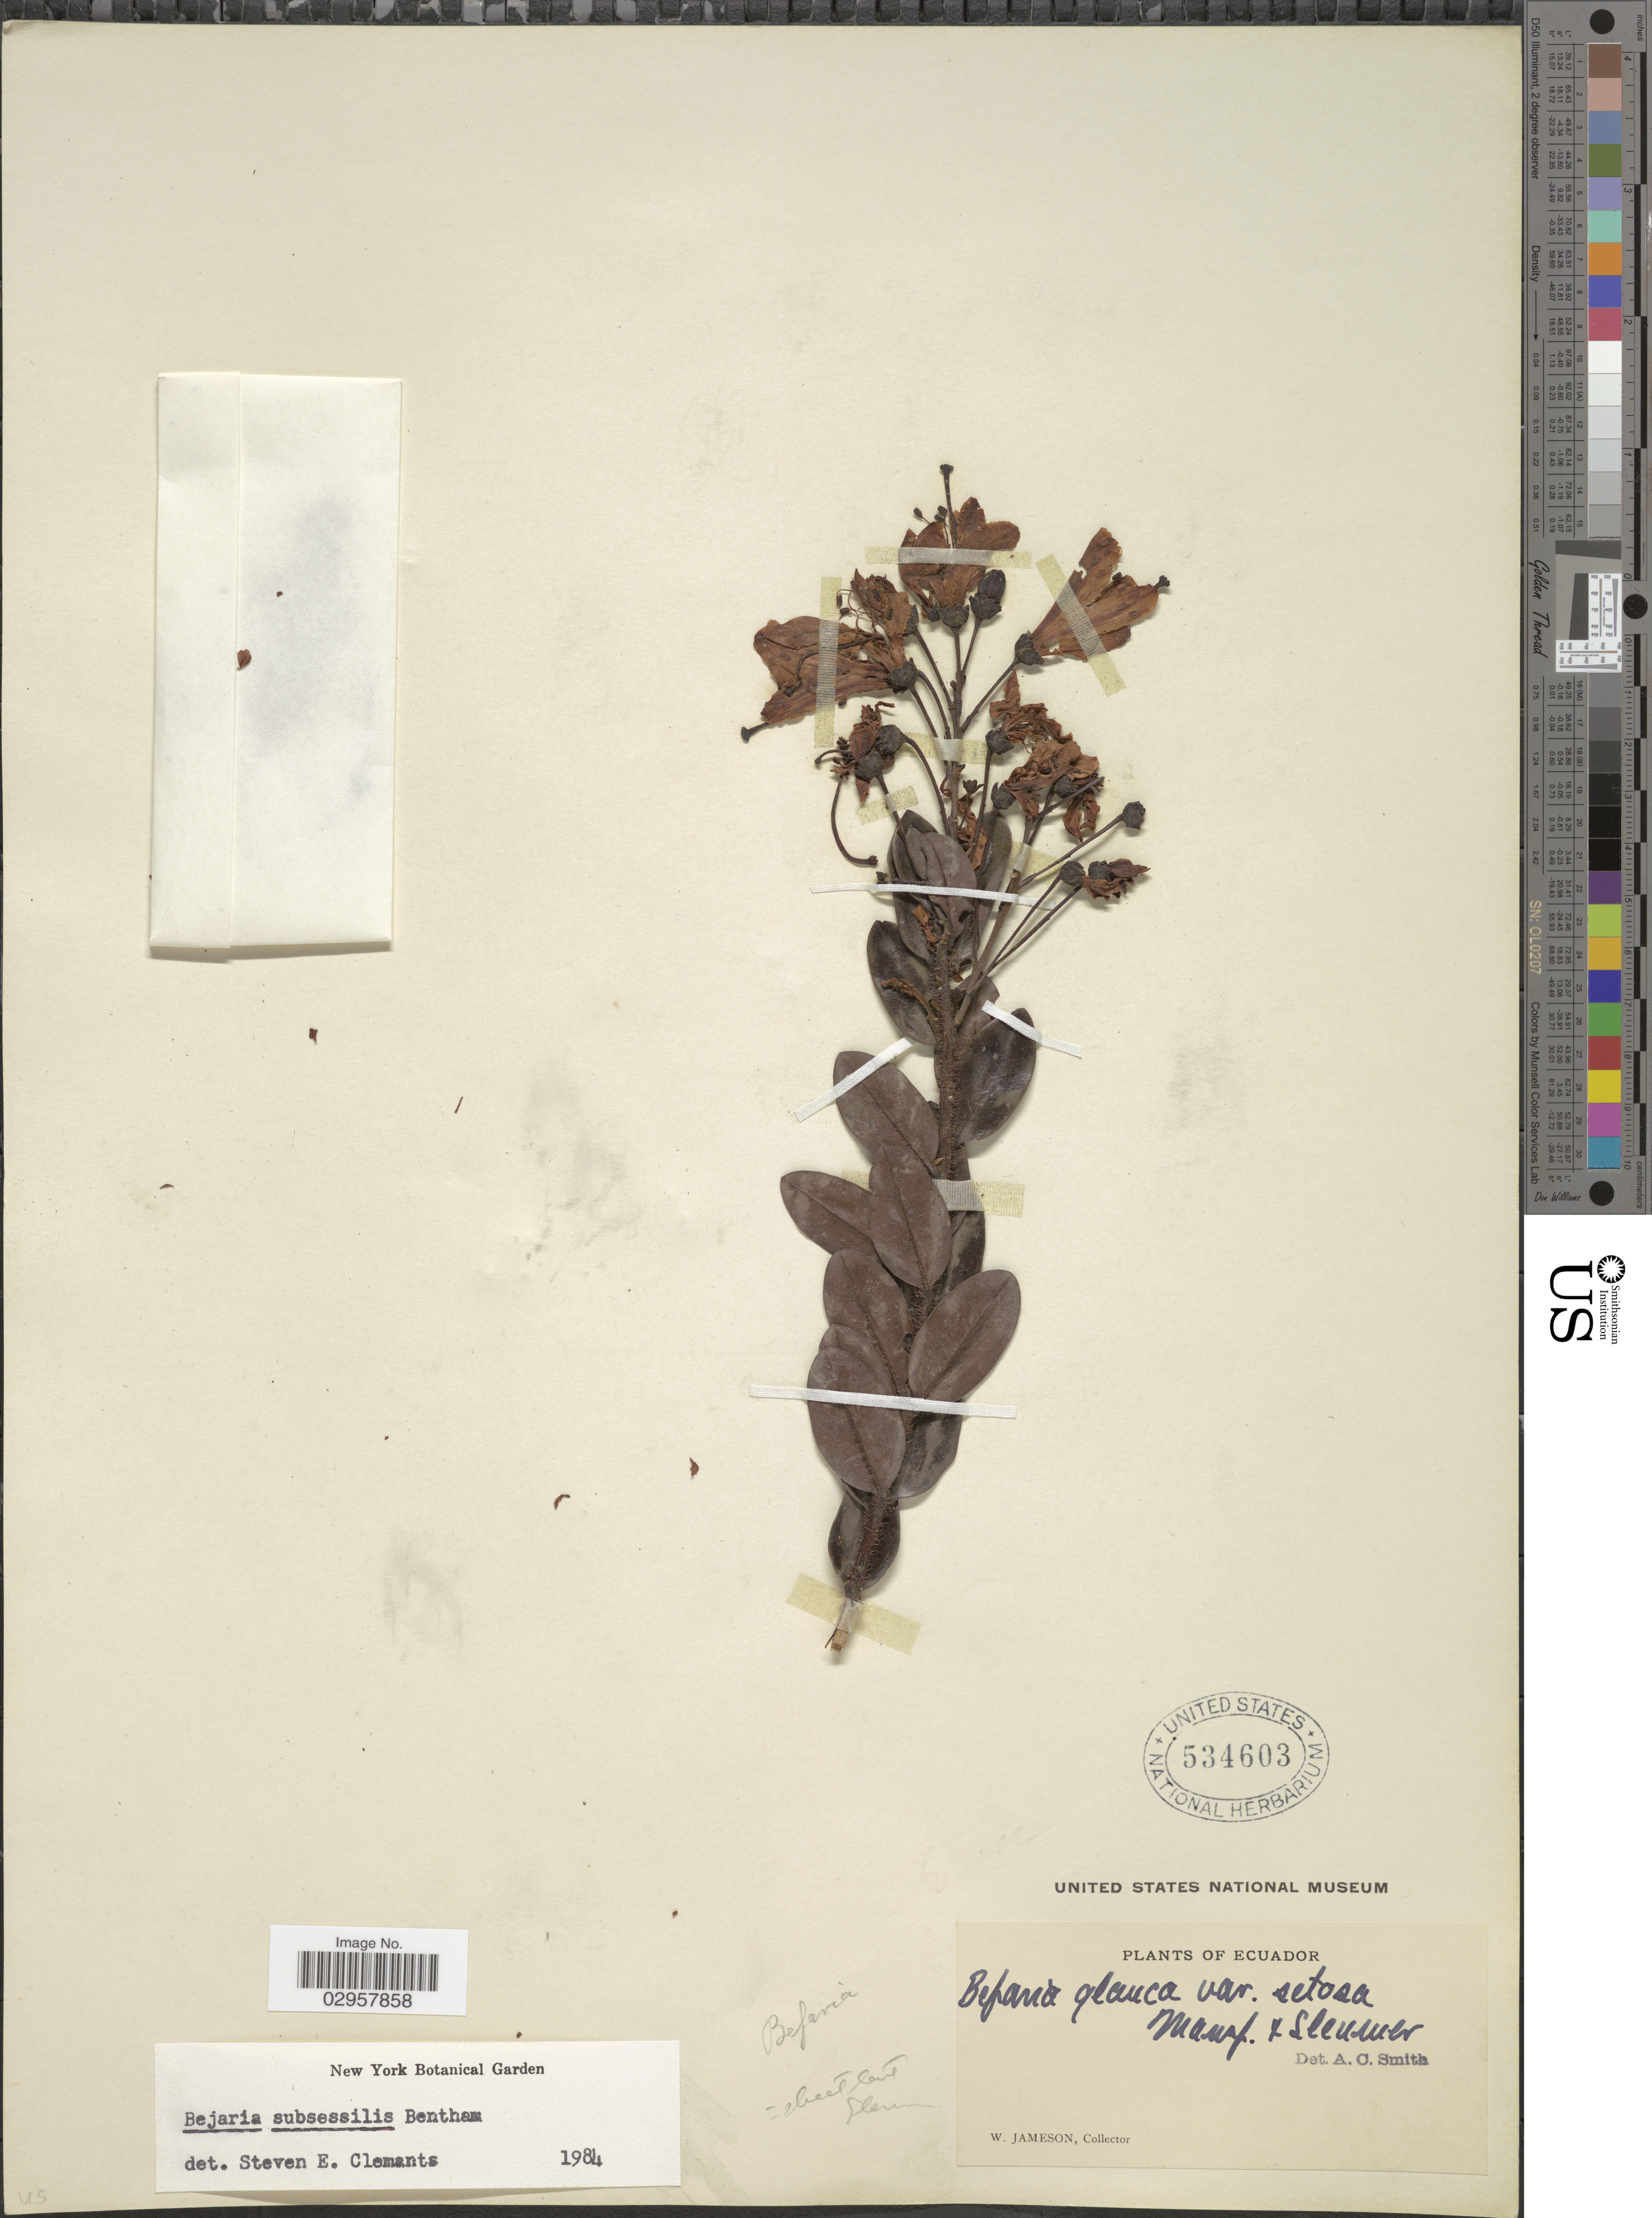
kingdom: Plantae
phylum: Tracheophyta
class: Magnoliopsida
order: Ericales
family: Ericaceae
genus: Bejaria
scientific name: Bejaria subsessilis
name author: Benth.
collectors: W. Jameson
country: Ecuador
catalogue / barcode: US 534603